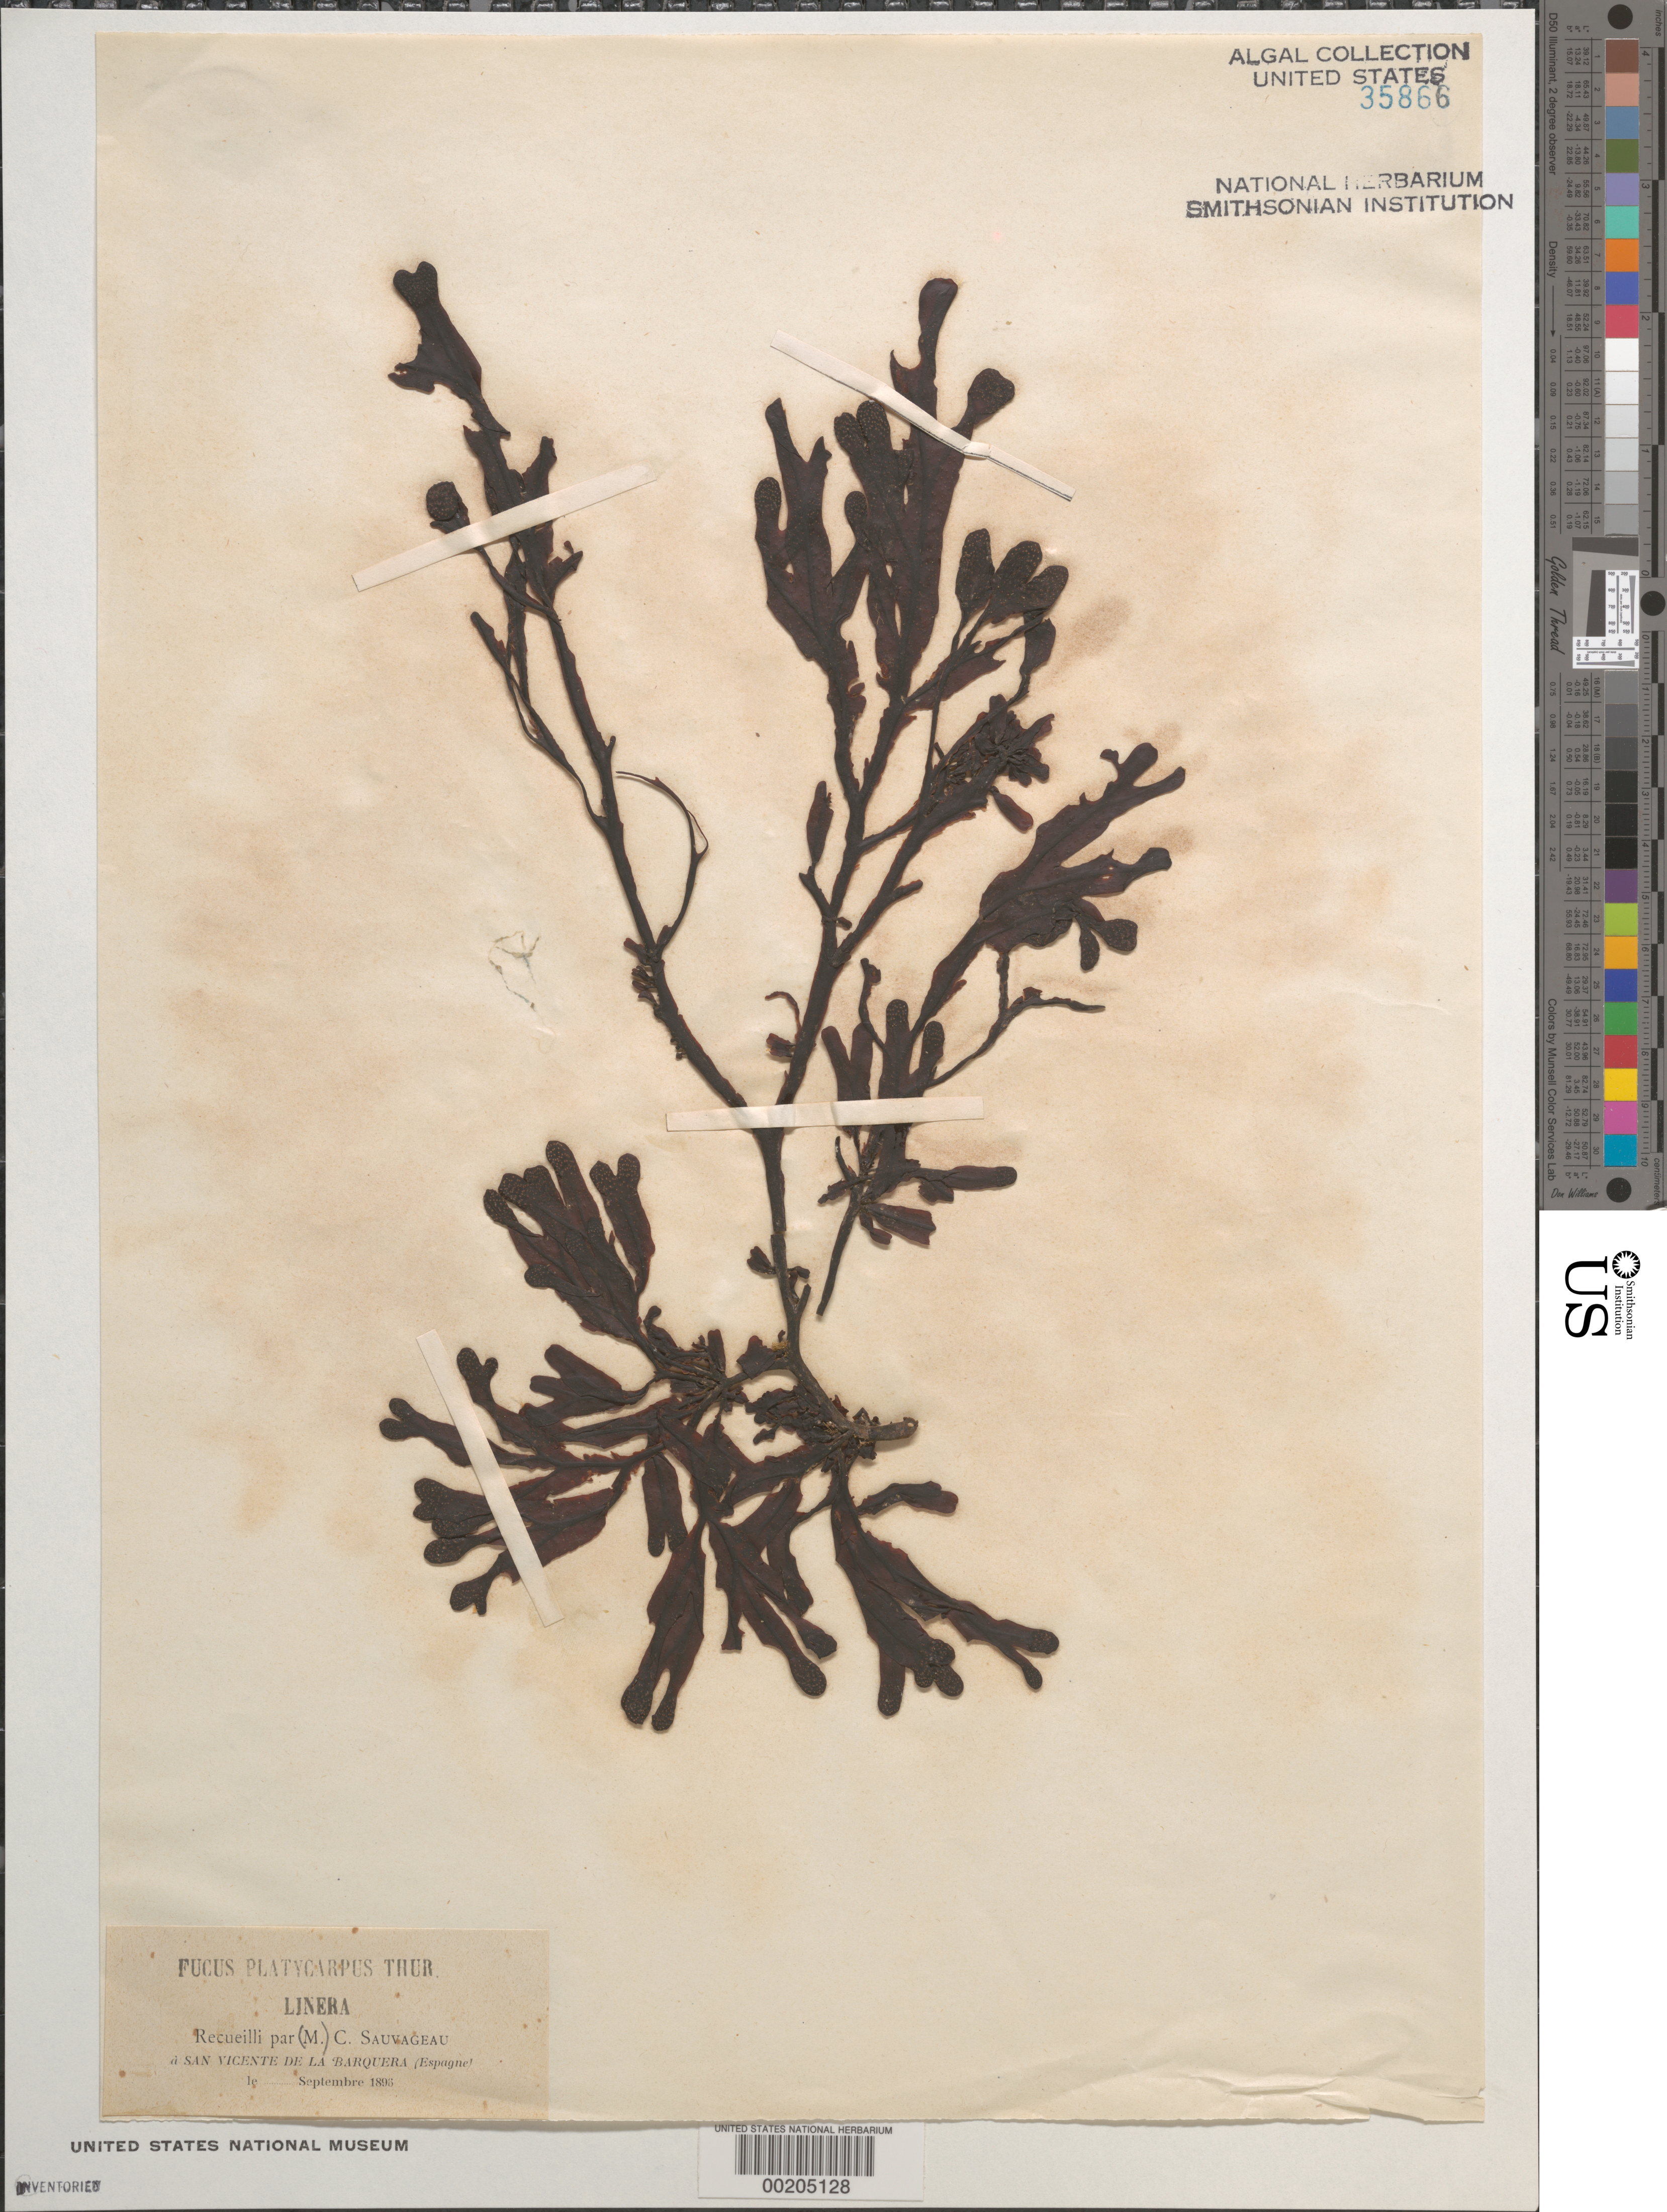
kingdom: Chromista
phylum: Ochrophyta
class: Phaeophyceae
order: Fucales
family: Fucaceae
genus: Fucus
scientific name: Fucus macroguiryi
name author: Almeida et al.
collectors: C. F. Sauvageau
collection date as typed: Sep 1896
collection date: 1896-09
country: Spain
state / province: Cantabria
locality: San vicente de la barquera, linera. Santander.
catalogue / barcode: US 35866